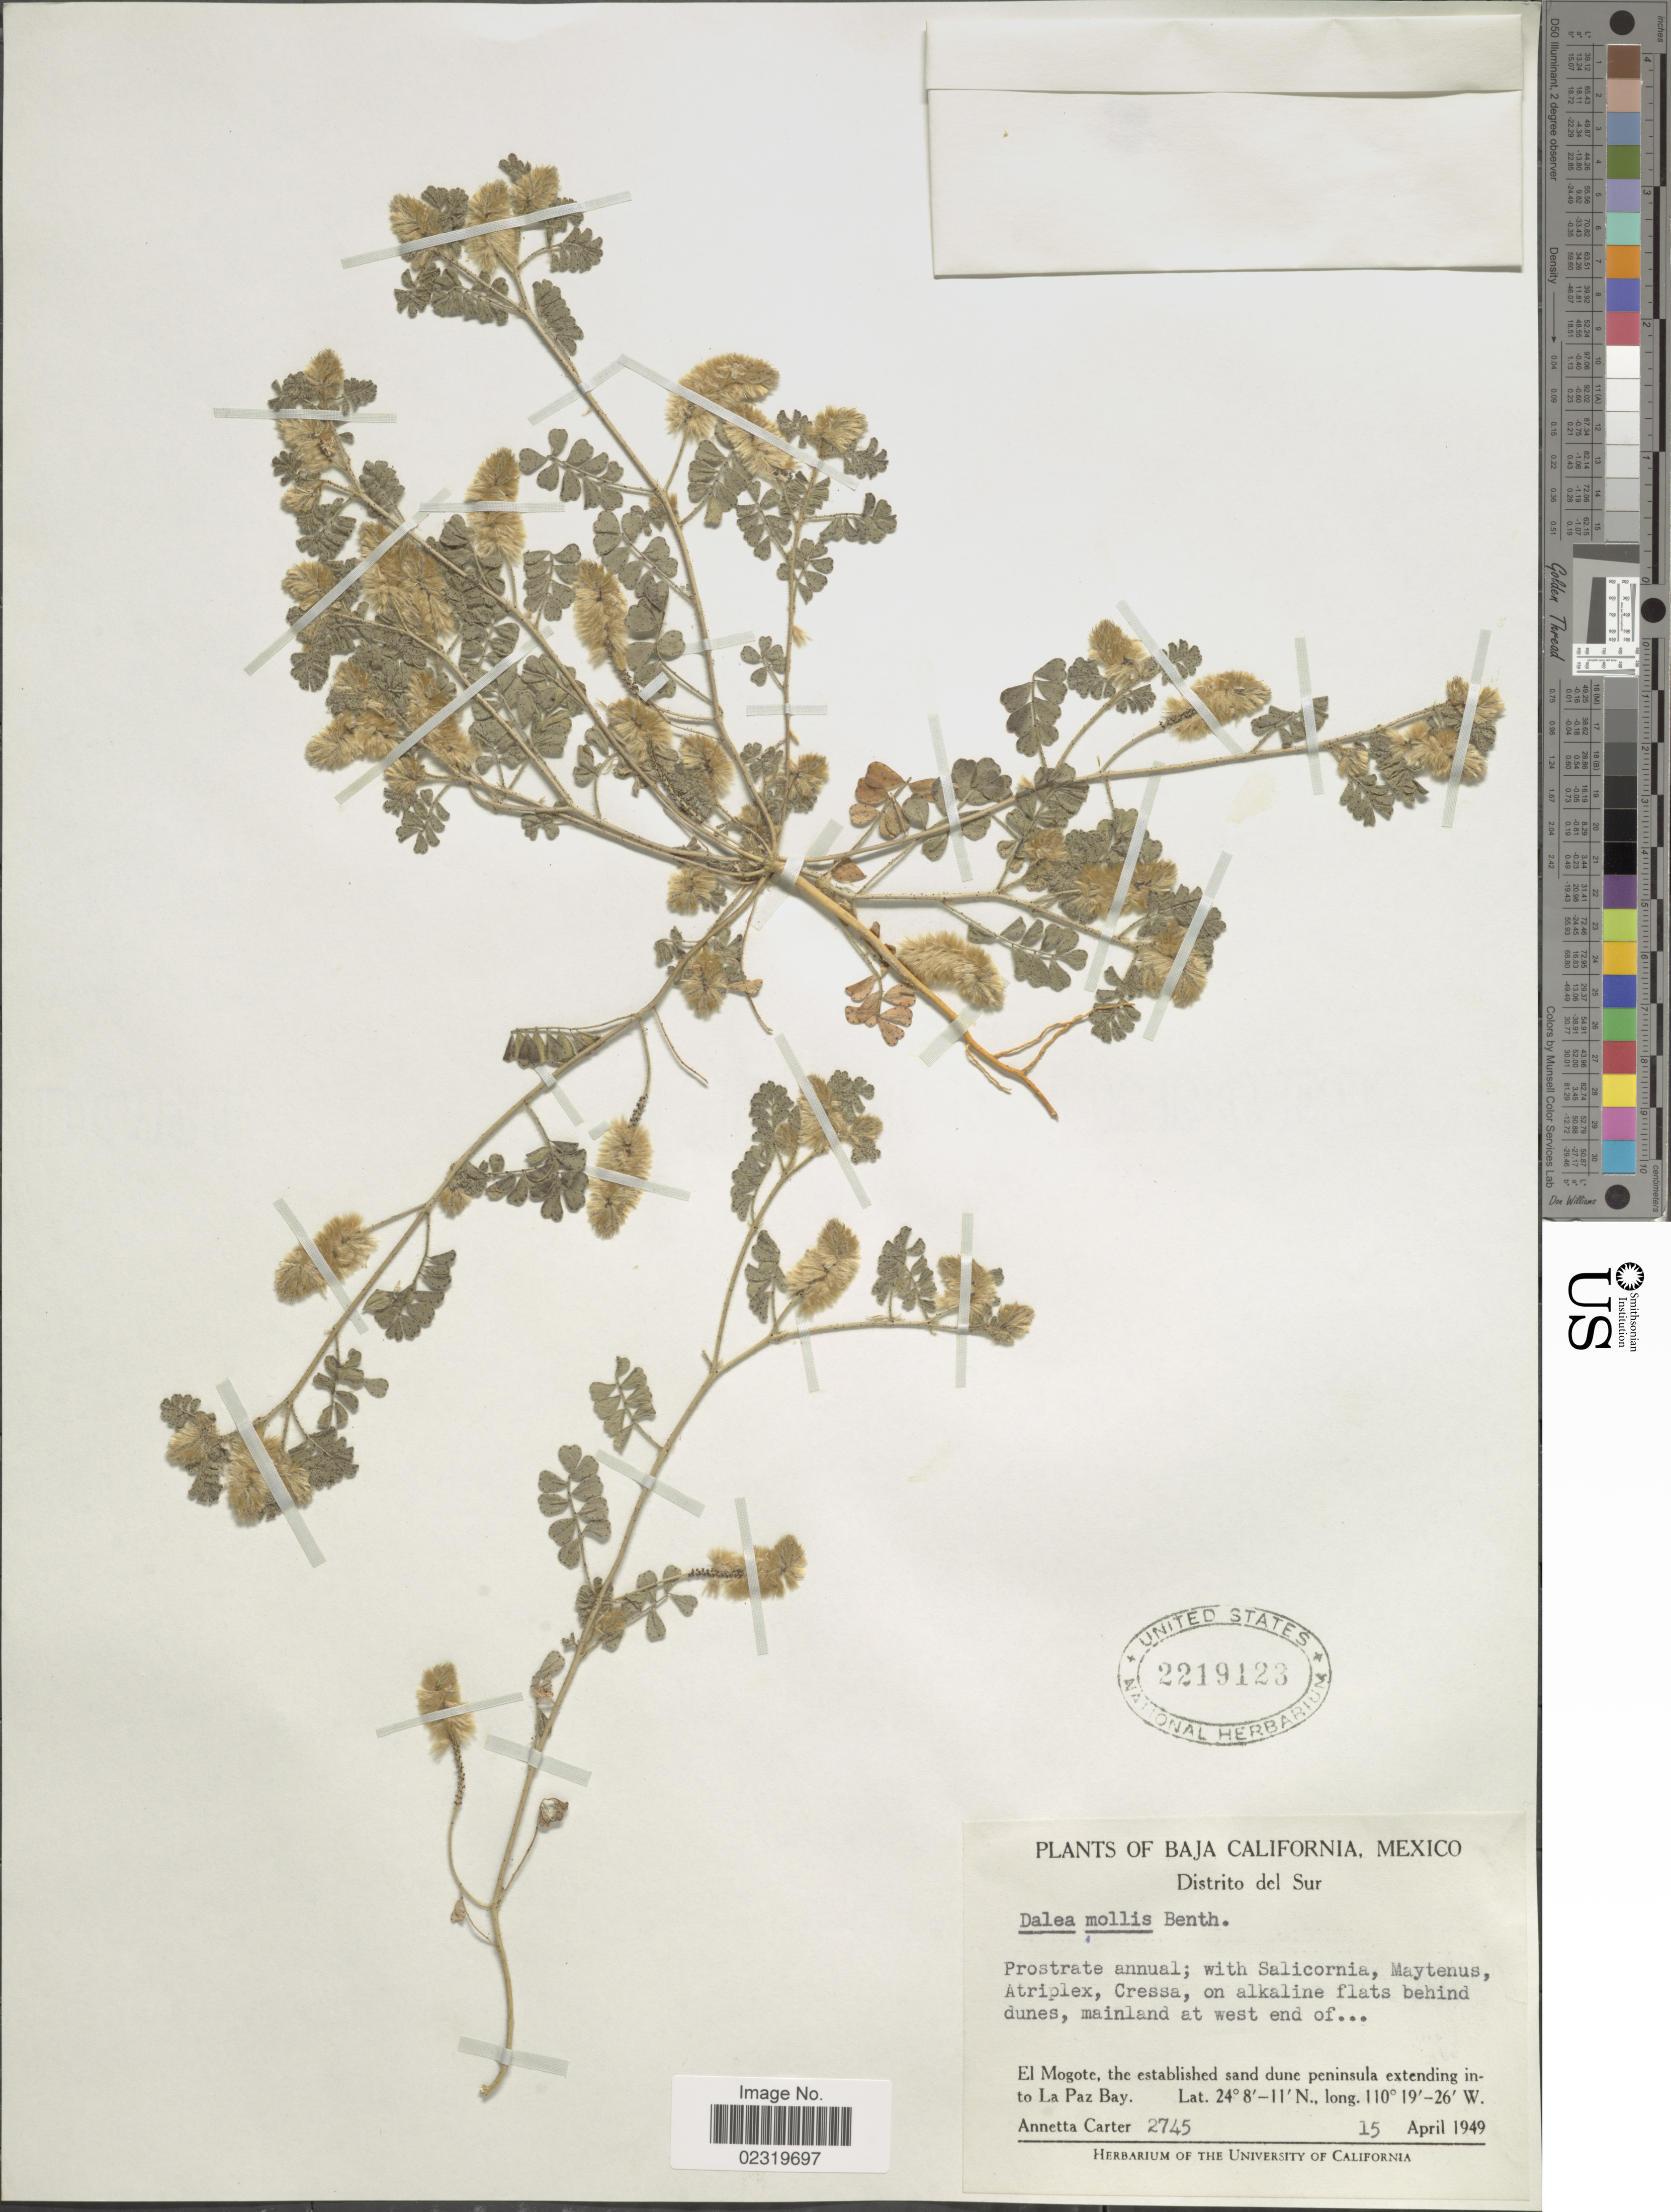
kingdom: Plantae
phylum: Tracheophyta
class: Magnoliopsida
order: Fabales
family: Fabaceae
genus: Dalea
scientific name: Dalea mollis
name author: Benth.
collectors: A. M. Carter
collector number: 2745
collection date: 1949-04-15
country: Mexico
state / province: Baja California Sur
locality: Distrito del Sur, El Mogote, peninsula extending to La Paz Bay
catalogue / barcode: US 2219123